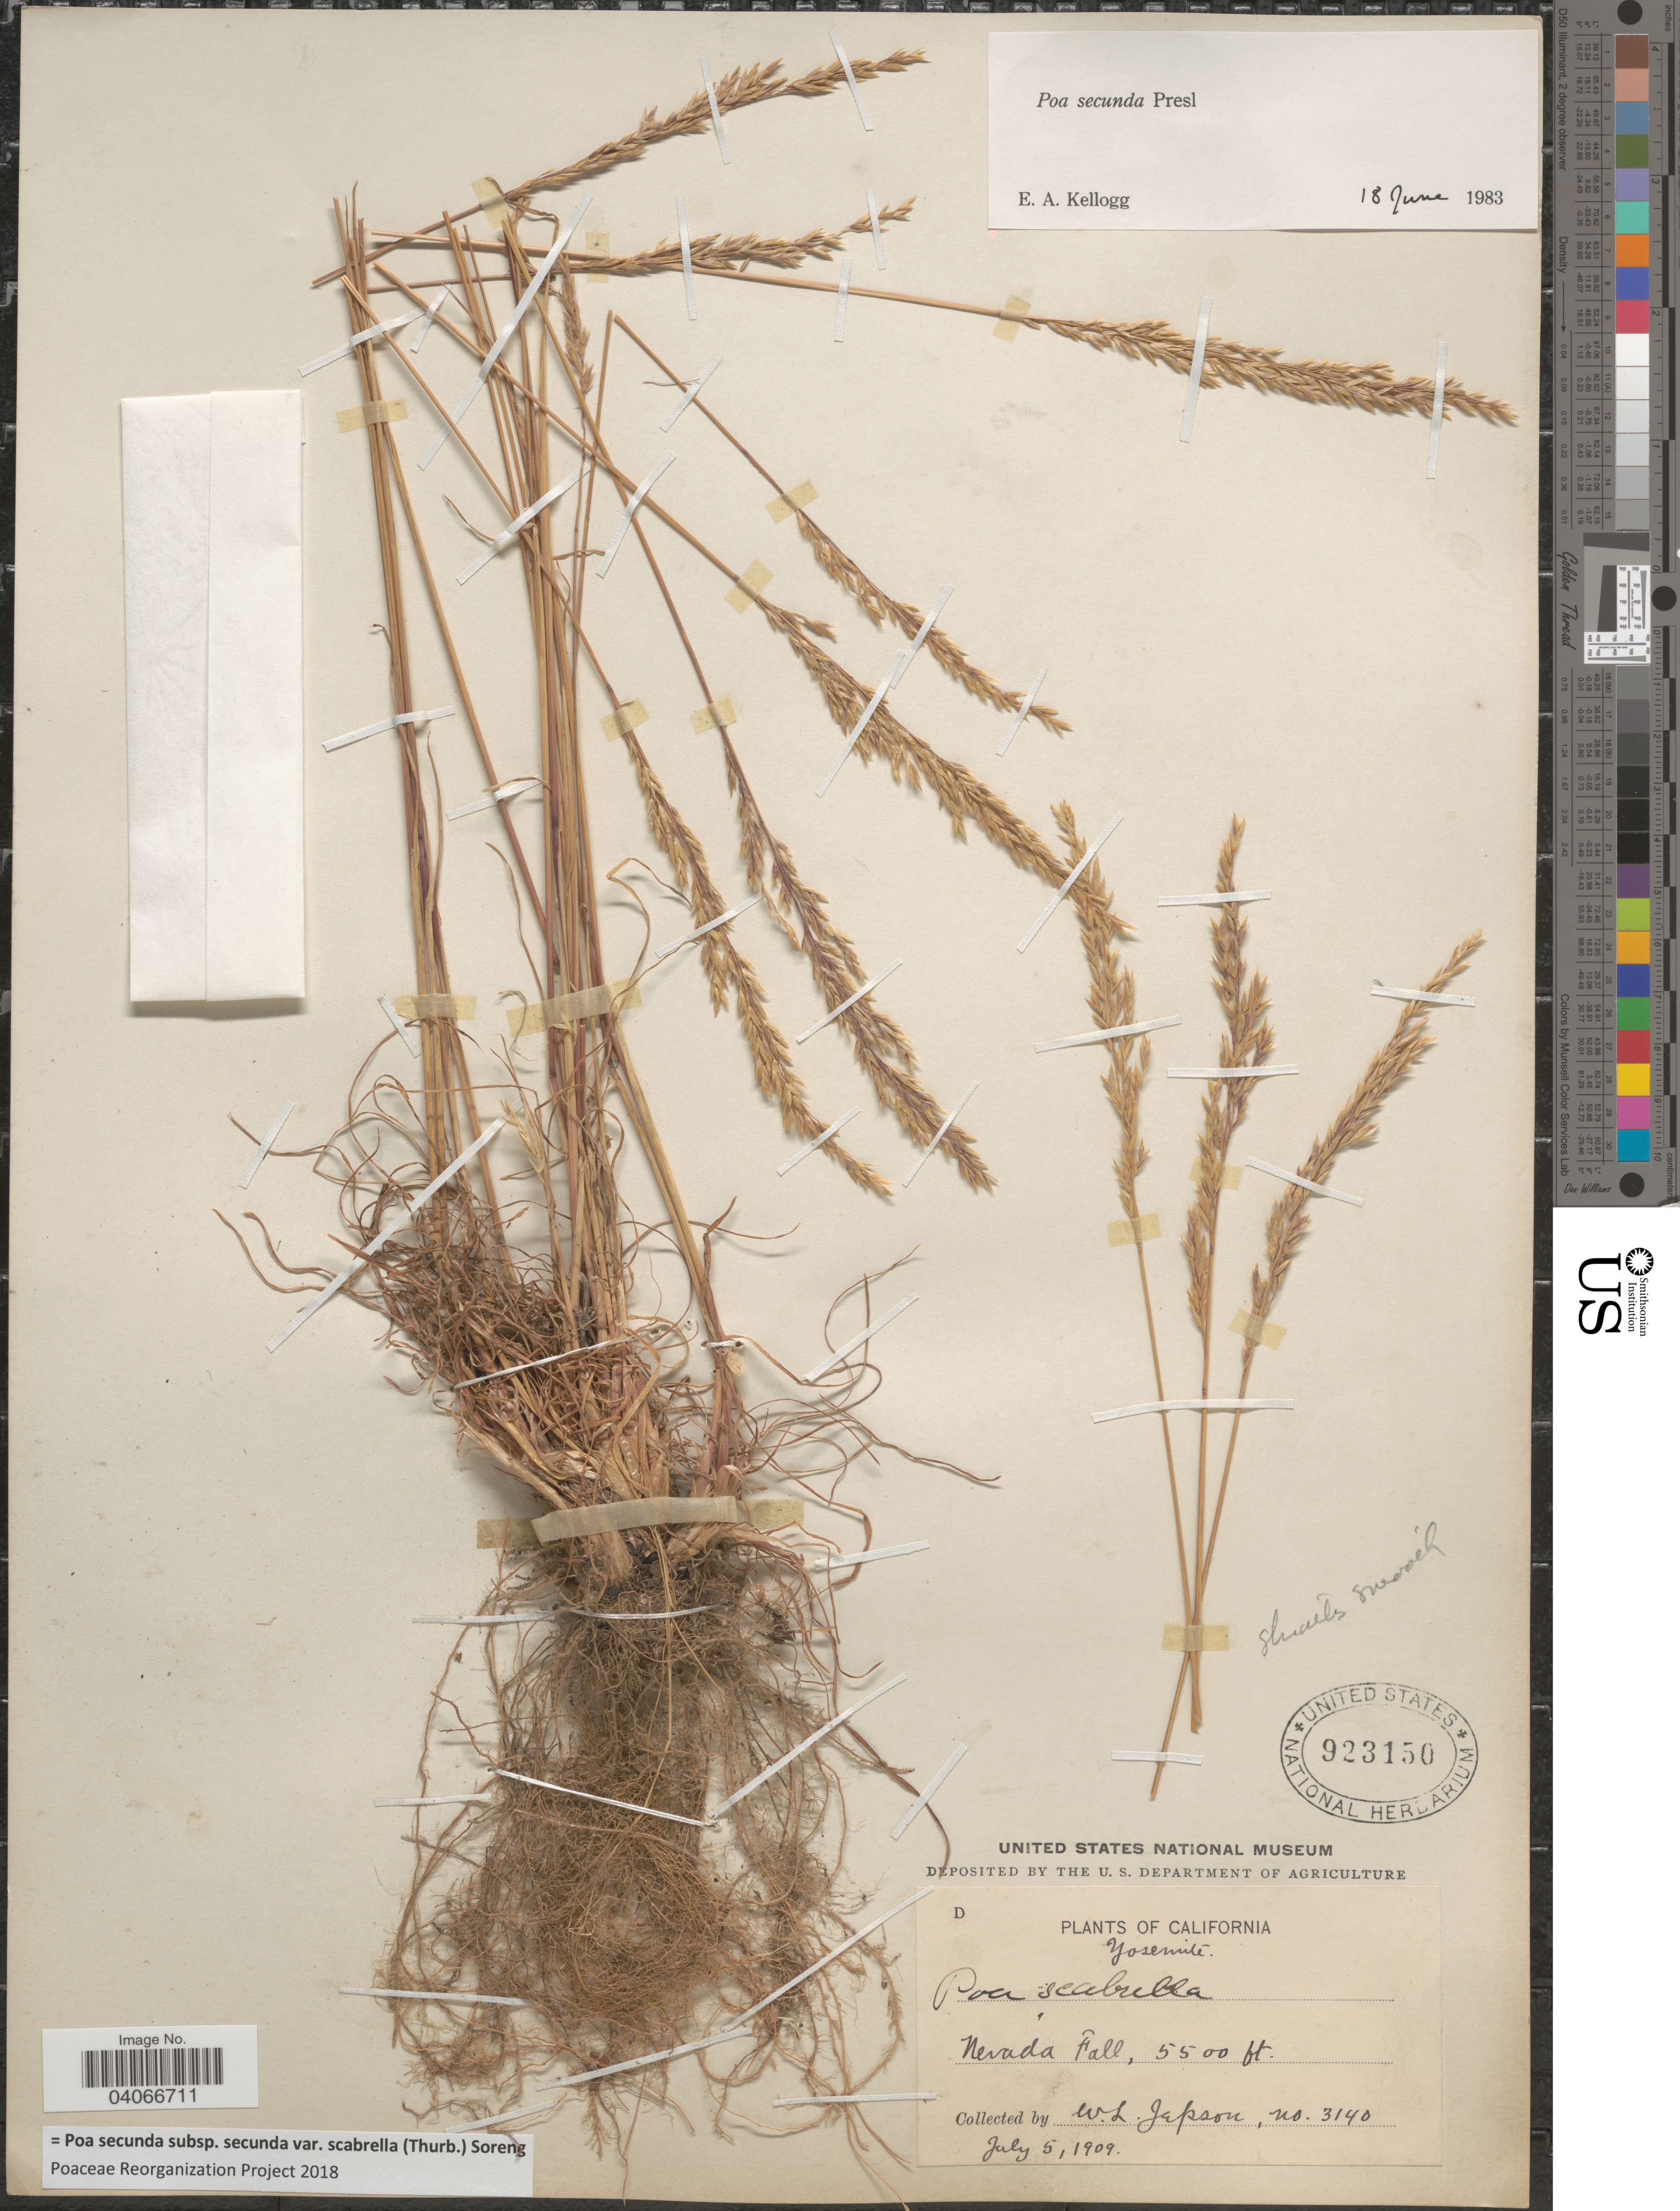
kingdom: Plantae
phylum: Tracheophyta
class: Liliopsida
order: Poales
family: Poaceae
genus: Poa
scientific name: Poa secunda subsp. secunda var. scabrella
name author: (Thurb.) Soreng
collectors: W. L. Jepson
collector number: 3140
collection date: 1909-07-05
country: United States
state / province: California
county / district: Mariposa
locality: Yosemite. Nevada Fall.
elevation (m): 1676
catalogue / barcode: US 923150